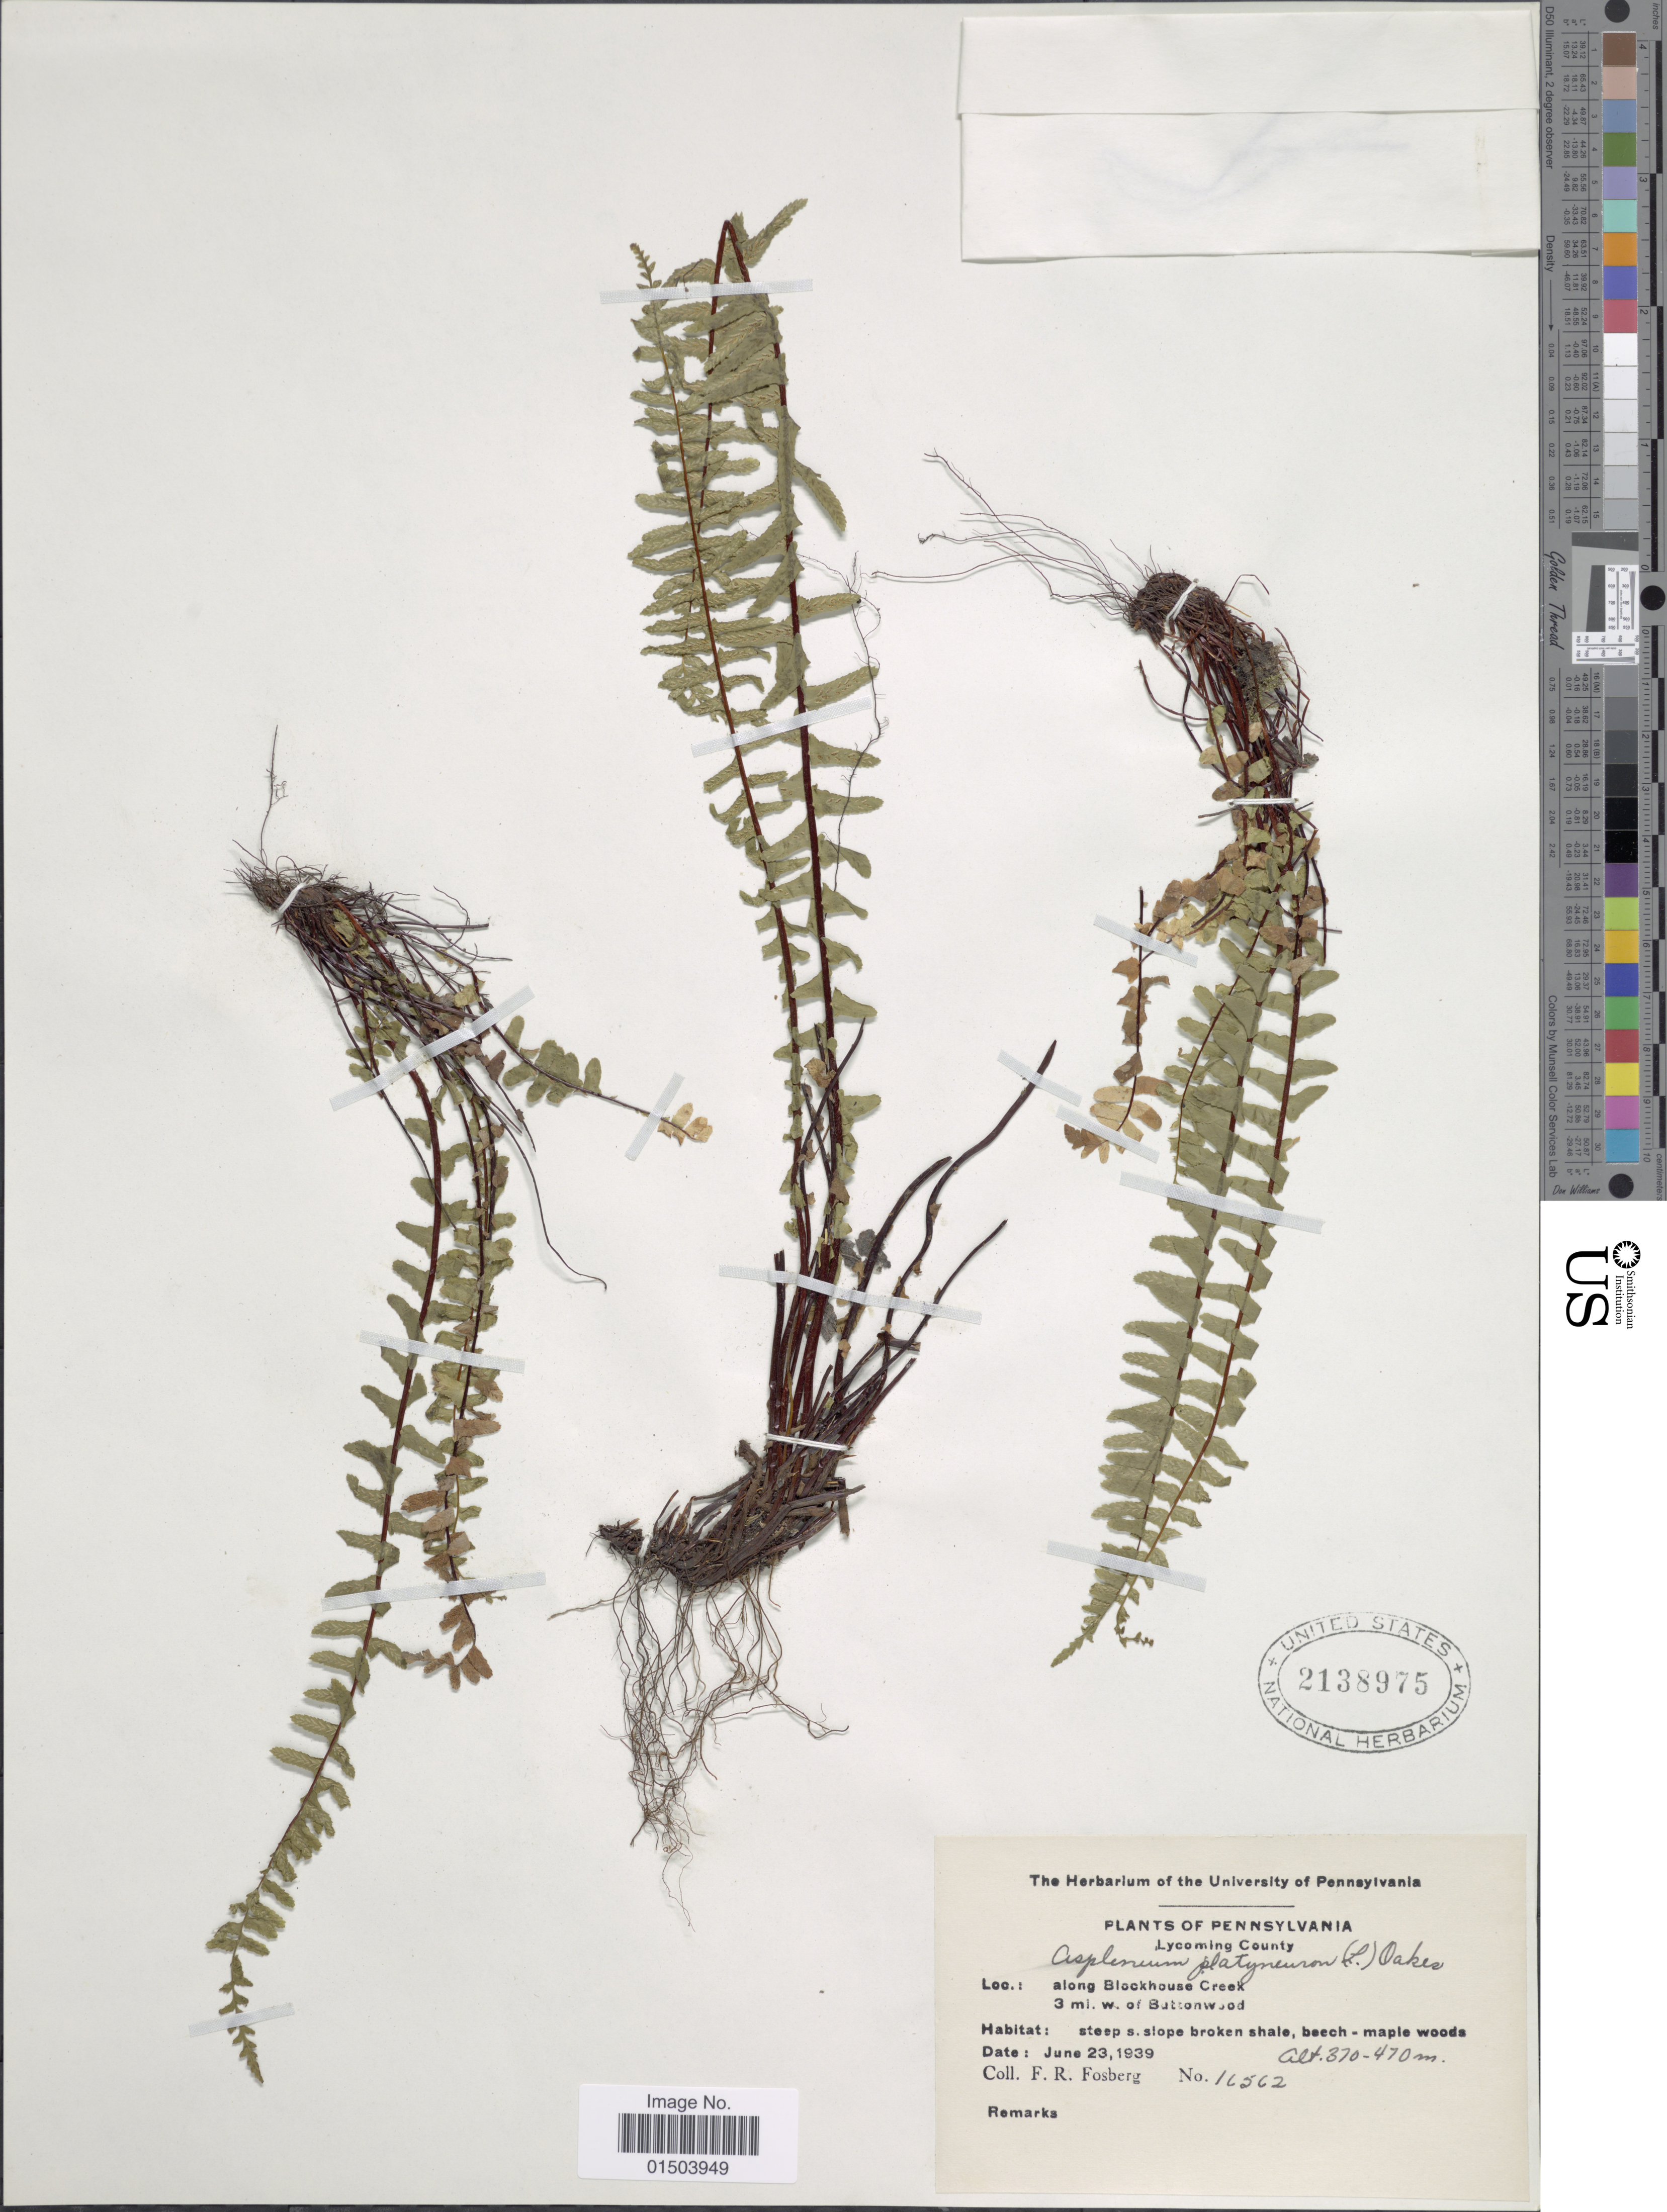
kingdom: Plantae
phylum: Tracheophyta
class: Polypodiopsida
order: Polypodiales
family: Aspleniaceae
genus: Asplenium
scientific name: Asplenium platyneuron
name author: (L.) Britton, Stearns & Poggenb.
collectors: F. R. Fosberg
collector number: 16562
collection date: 1939-06-23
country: United States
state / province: Pennsylvania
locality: Lycoming County. Along Blockhouse Creek, 3 mi. w. of Buttonwood.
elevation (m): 370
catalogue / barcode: US 2138975